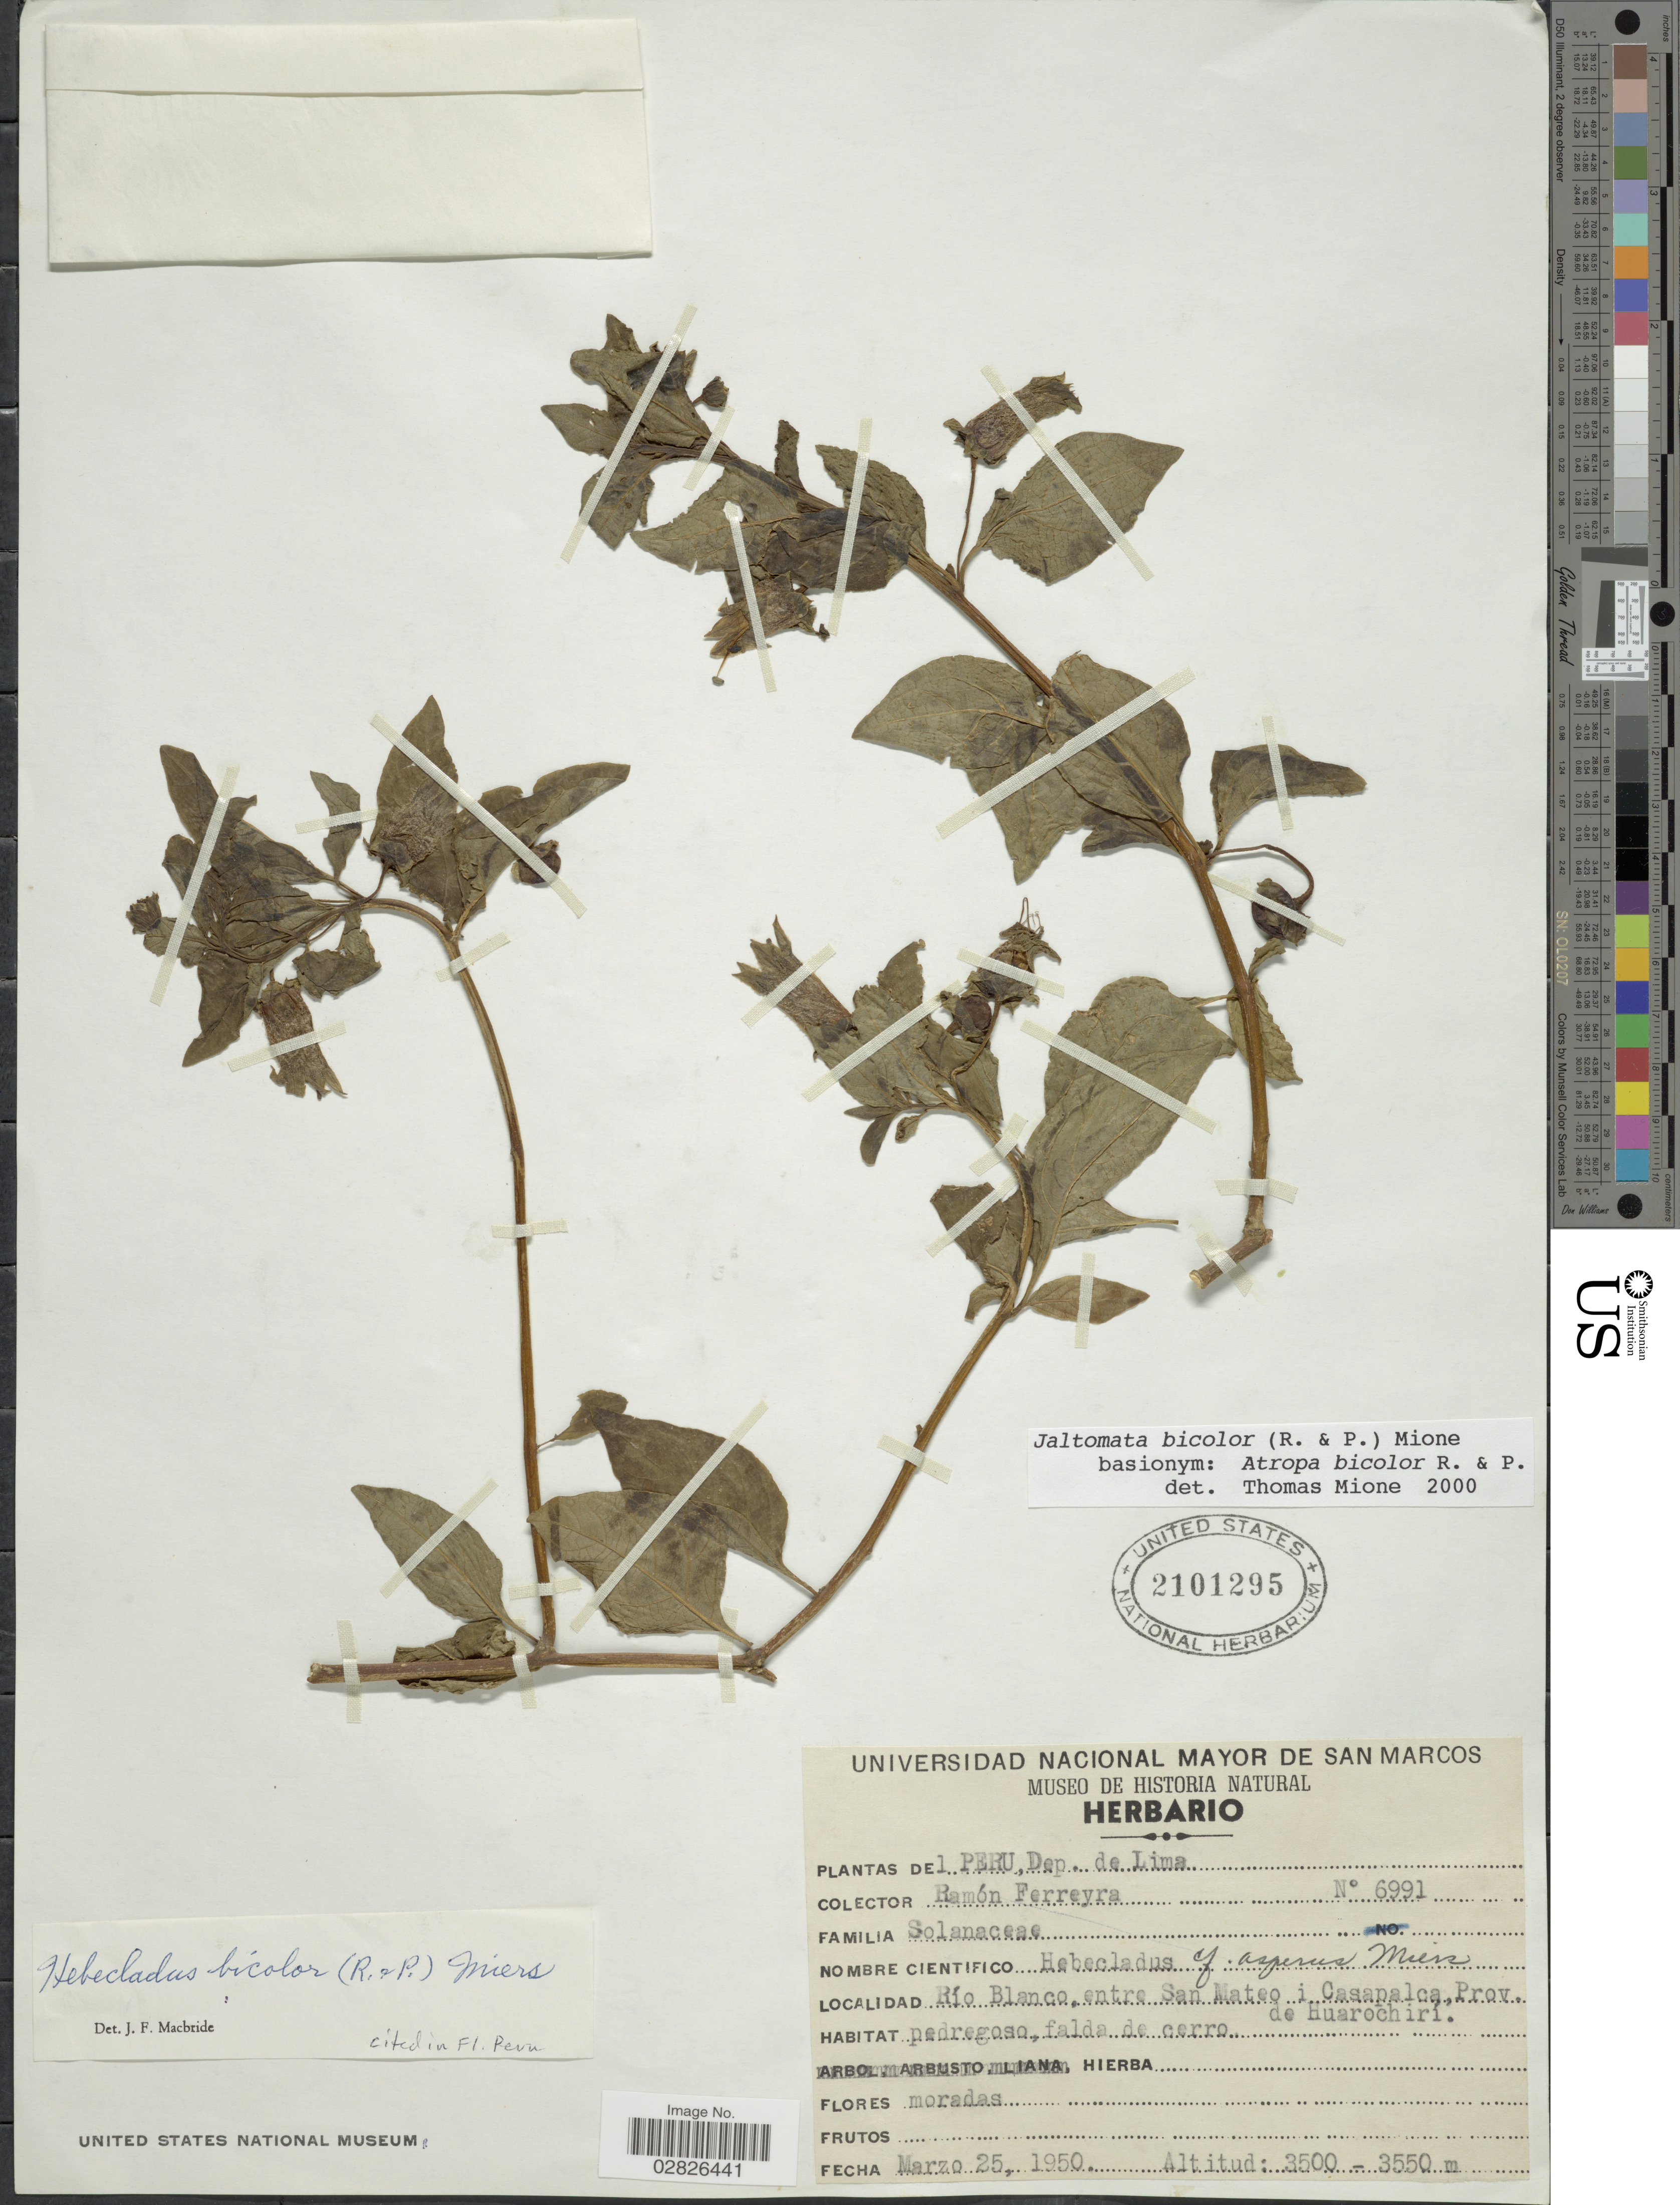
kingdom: Plantae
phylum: Tracheophyta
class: Magnoliopsida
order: Solanales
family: Solanaceae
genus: Jaltomata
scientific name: Jaltomata bicolor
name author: (Ruiz & Pav.) Mione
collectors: R. A. Ferreyra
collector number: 6991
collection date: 1950-03-25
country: Peru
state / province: Lima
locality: Dep. de Lima, Río Blanco, entre San Mateo i Casapalca, Prov. de Huarochiri.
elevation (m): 3500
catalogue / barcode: US 2101295